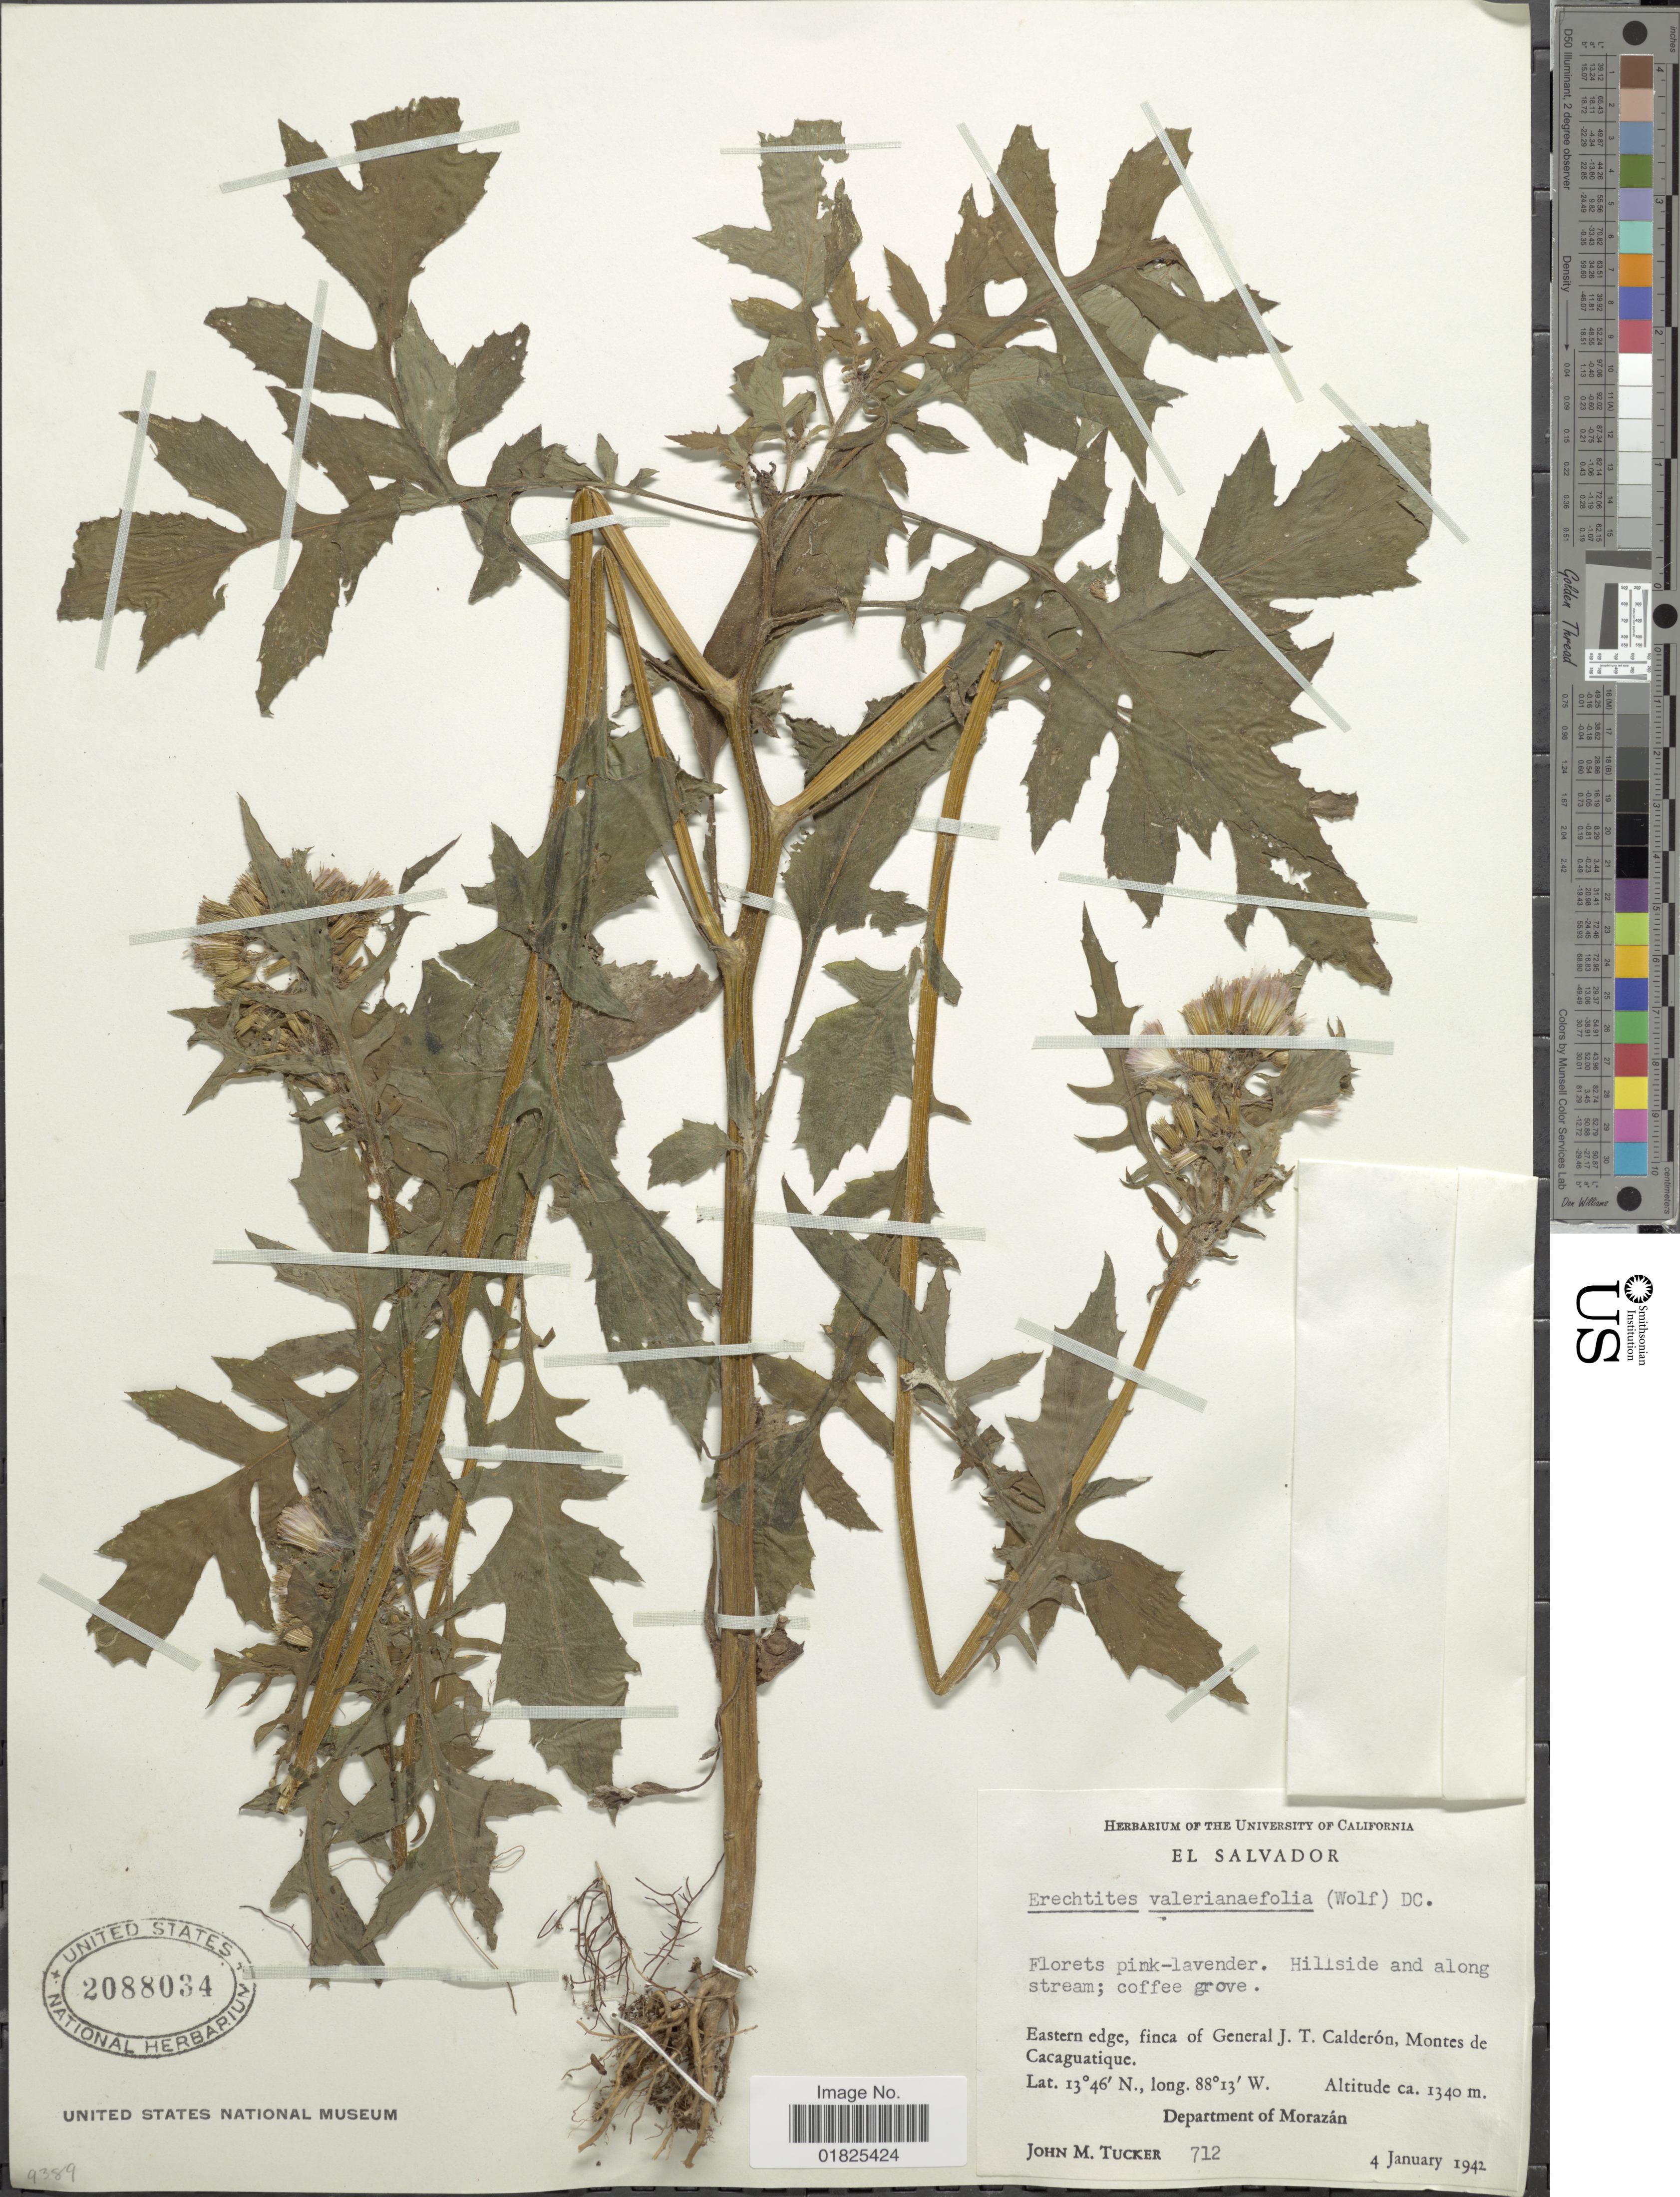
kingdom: Plantae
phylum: Tracheophyta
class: Magnoliopsida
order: Asterales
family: Asteraceae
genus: Erechtites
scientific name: Erechtites valerianifolius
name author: (Link ex Spreng.) DC.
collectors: J. M. Tucker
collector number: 712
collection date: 1942-01-04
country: El Salvador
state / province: Morazan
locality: Eastern Edge finca of Genral J. T. calderon, Montes de cacaguatique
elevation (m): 1340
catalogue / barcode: US 2088034